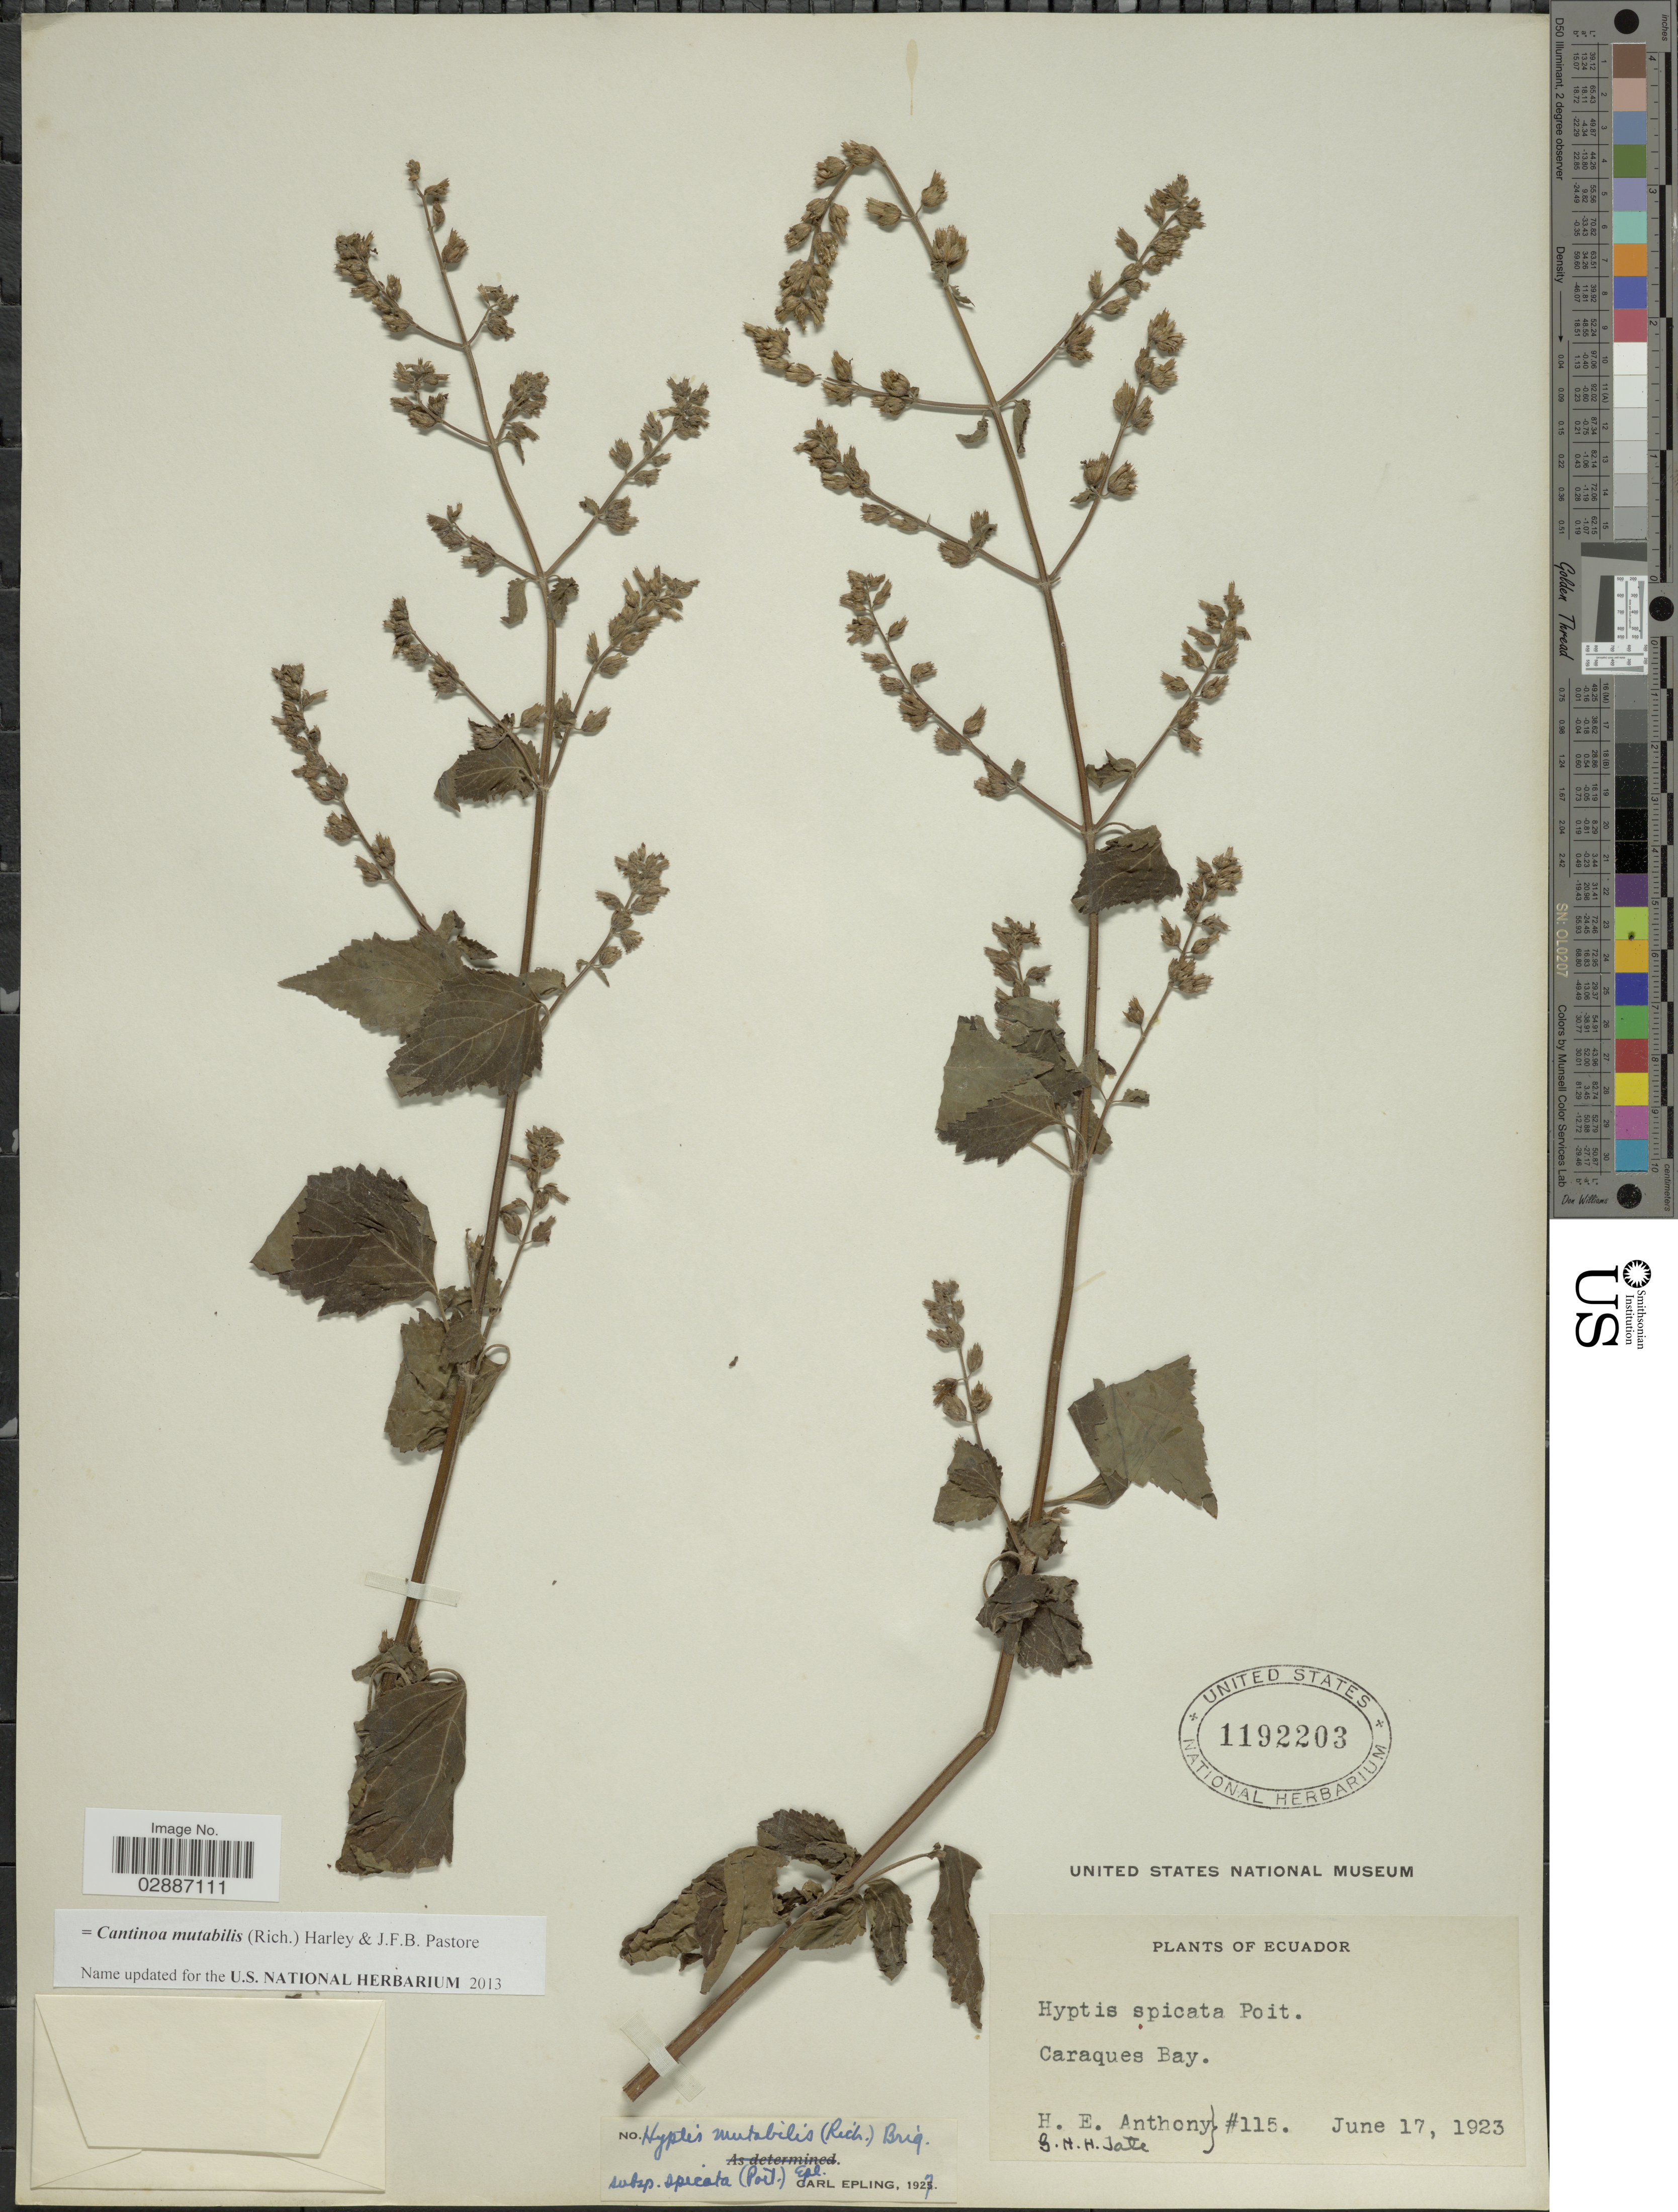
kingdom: Plantae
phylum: Tracheophyta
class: Magnoliopsida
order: Lamiales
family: Lamiaceae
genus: Cantinoa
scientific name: Cantinoa mutabilis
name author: (Epling) Harley & J.F.B. Pastore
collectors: H. E. Anthony & G. H. H.Tate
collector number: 115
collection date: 1923-06-17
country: Ecuador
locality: Caraques Bay.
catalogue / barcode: US 1192203